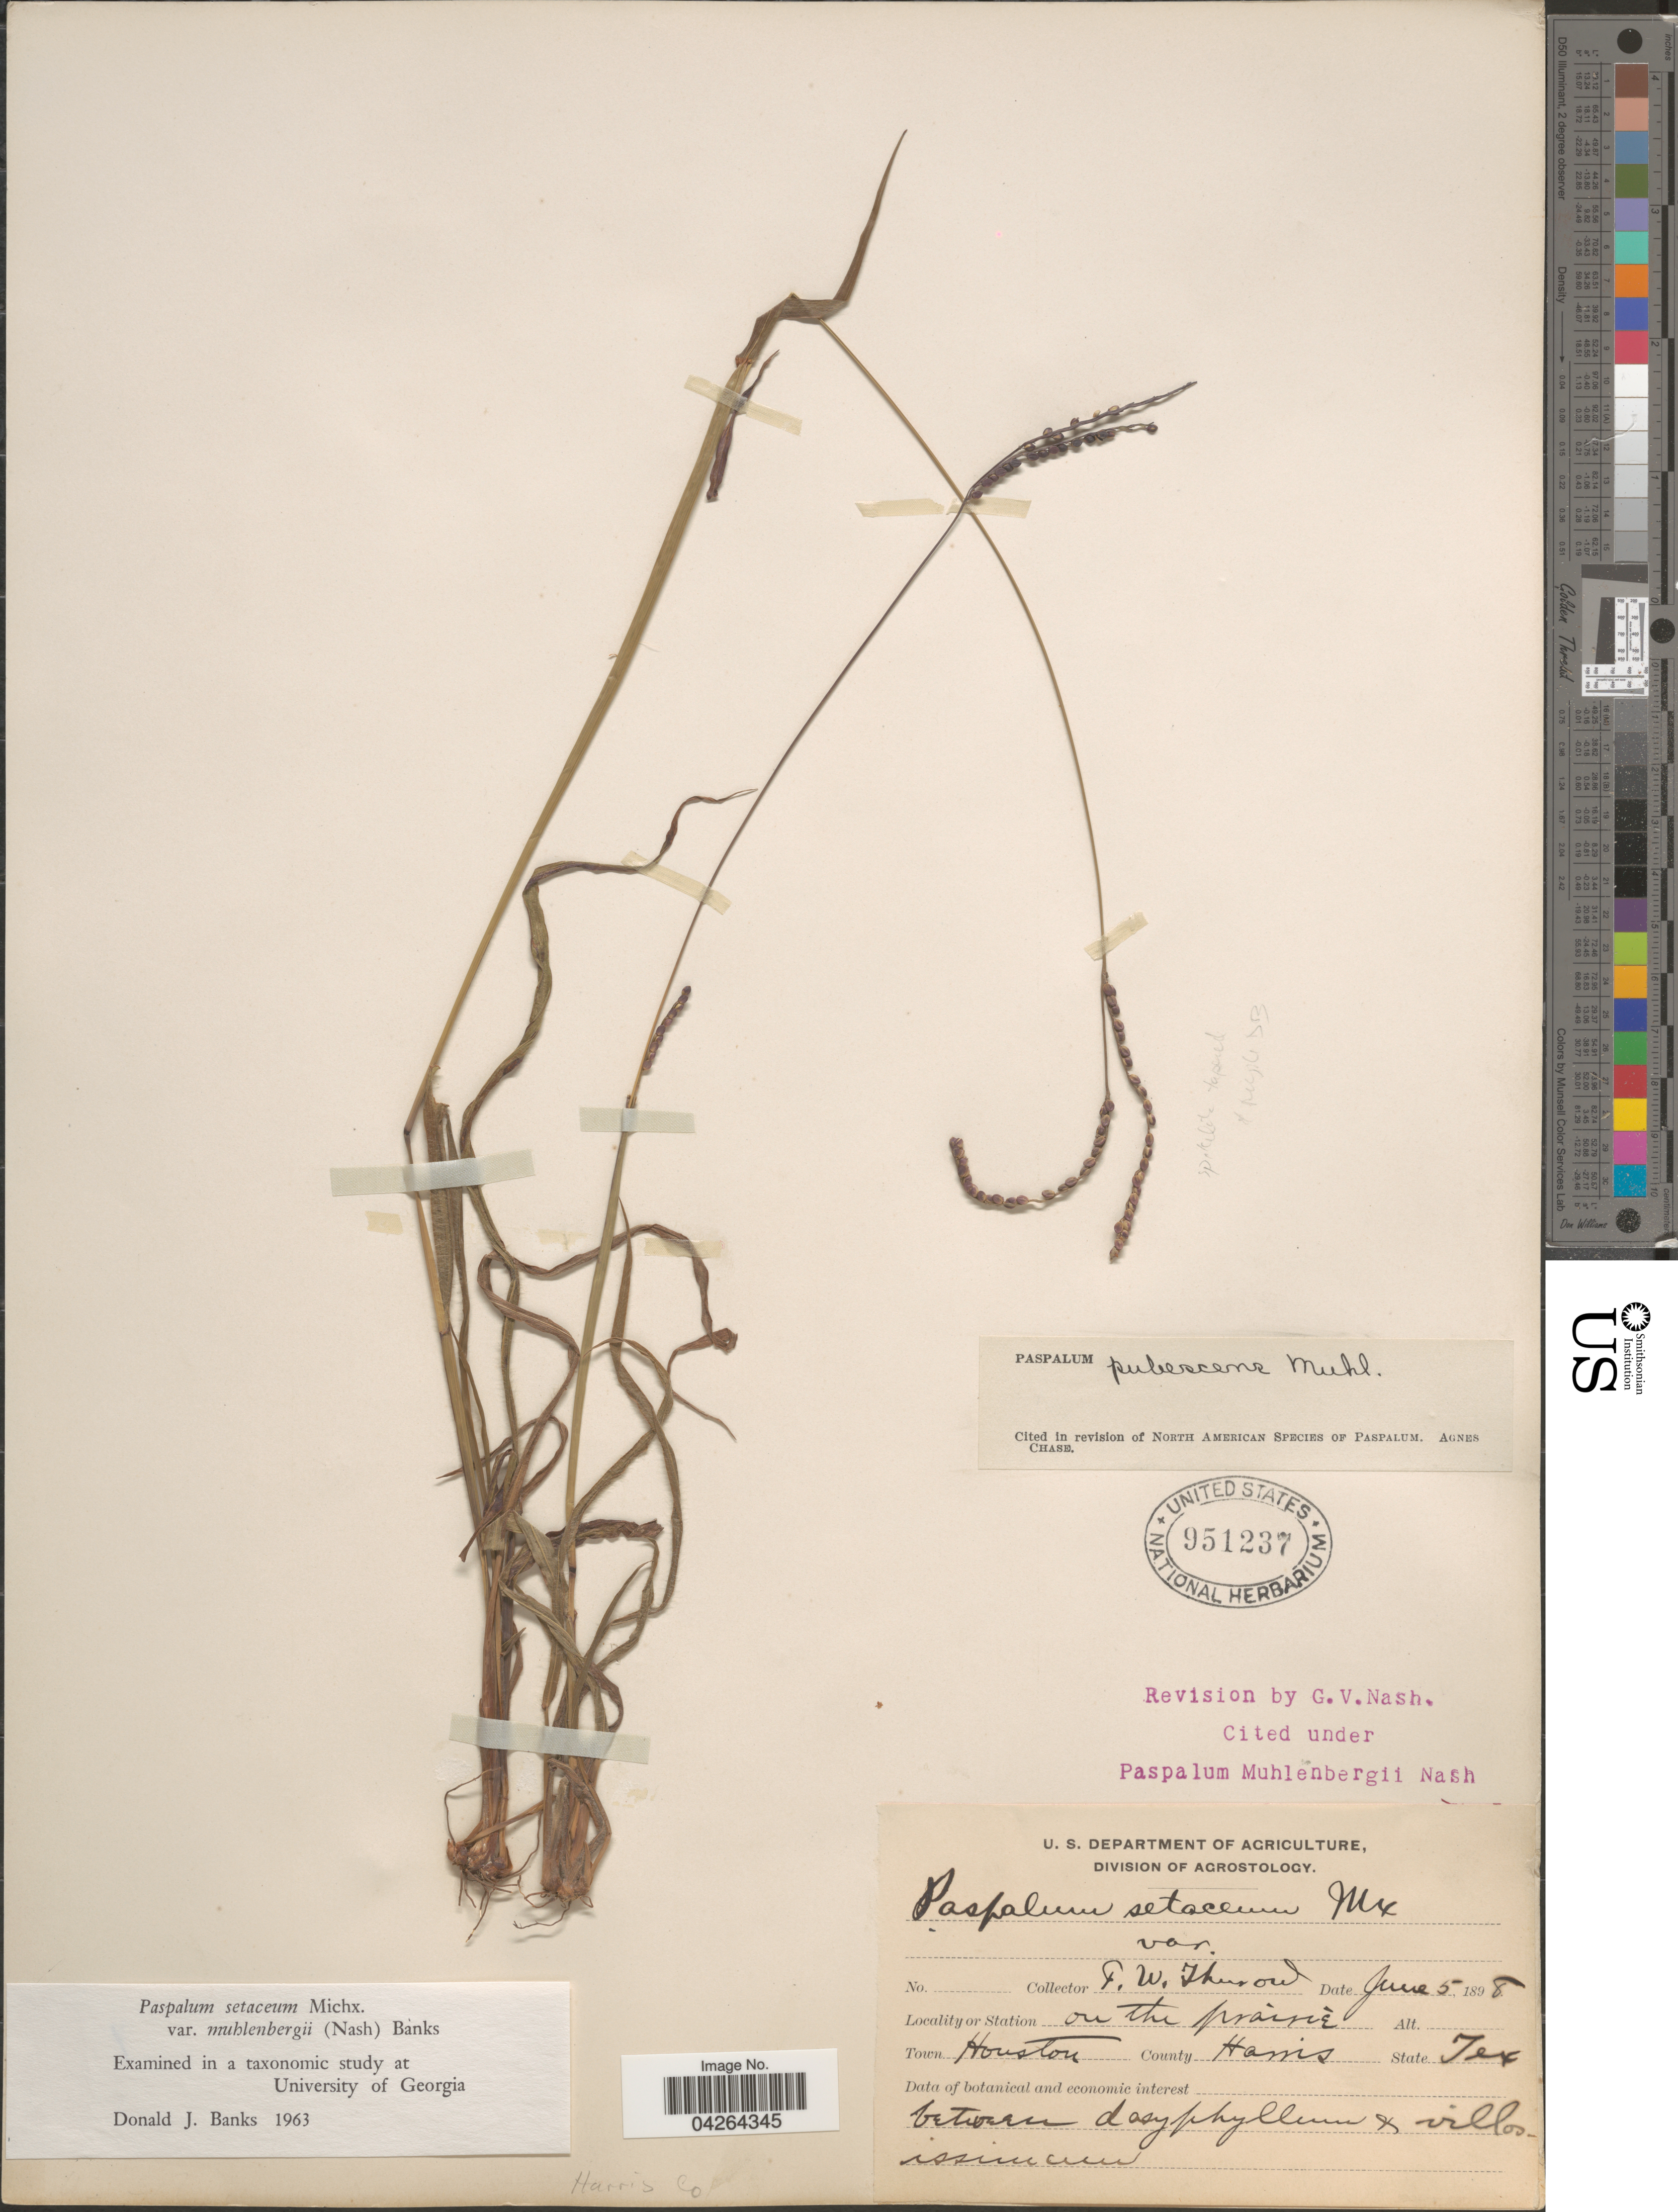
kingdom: Plantae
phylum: Tracheophyta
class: Liliopsida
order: Poales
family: Poaceae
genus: Paspalum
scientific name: Paspalum setaceum var. muhlenbergii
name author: (Nash) D.J. Banks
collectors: F. W. Thurow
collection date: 1898-06-05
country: United States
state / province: Texas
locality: On the prairie. Town Houston. County Harris.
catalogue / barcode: US 951237